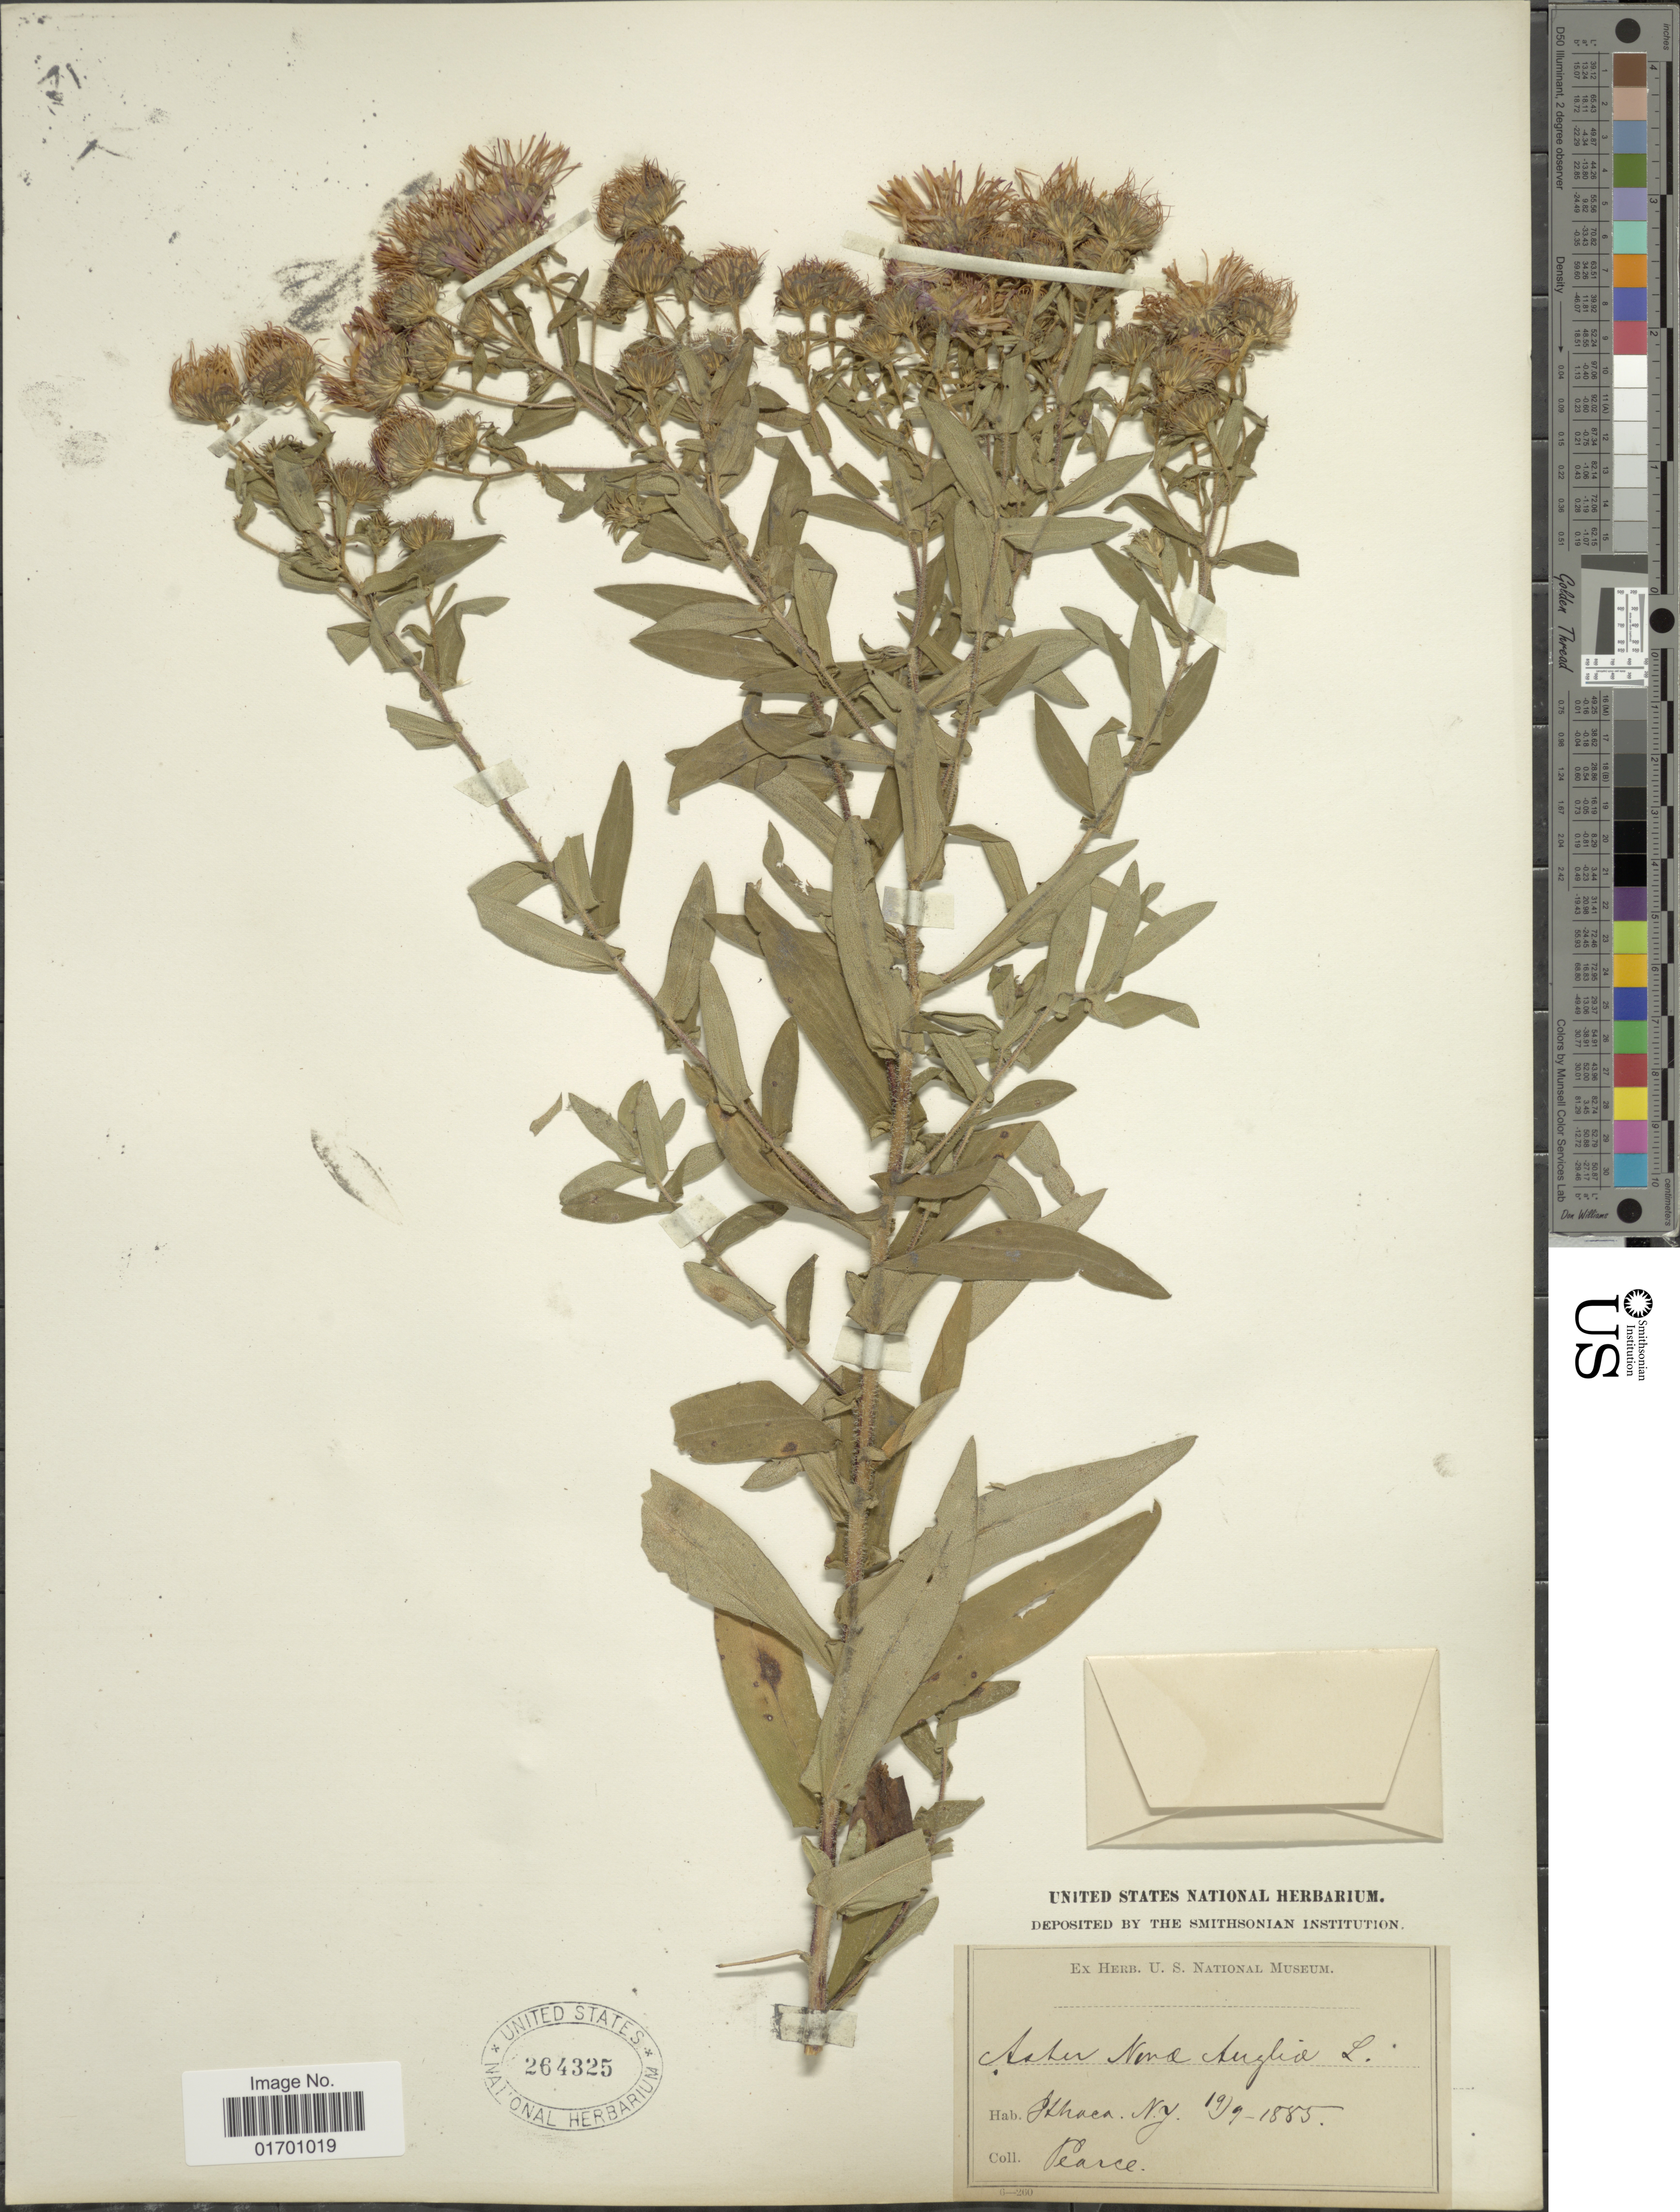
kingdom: Plantae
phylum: Tracheophyta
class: Magnoliopsida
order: Asterales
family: Asteraceae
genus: Symphyotrichum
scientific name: Symphyotrichum novae-angliae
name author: (L.) G.L. Nesom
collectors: -. Pearce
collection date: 1885-09-19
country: United States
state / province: New York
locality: Ithaca.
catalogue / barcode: US 264325